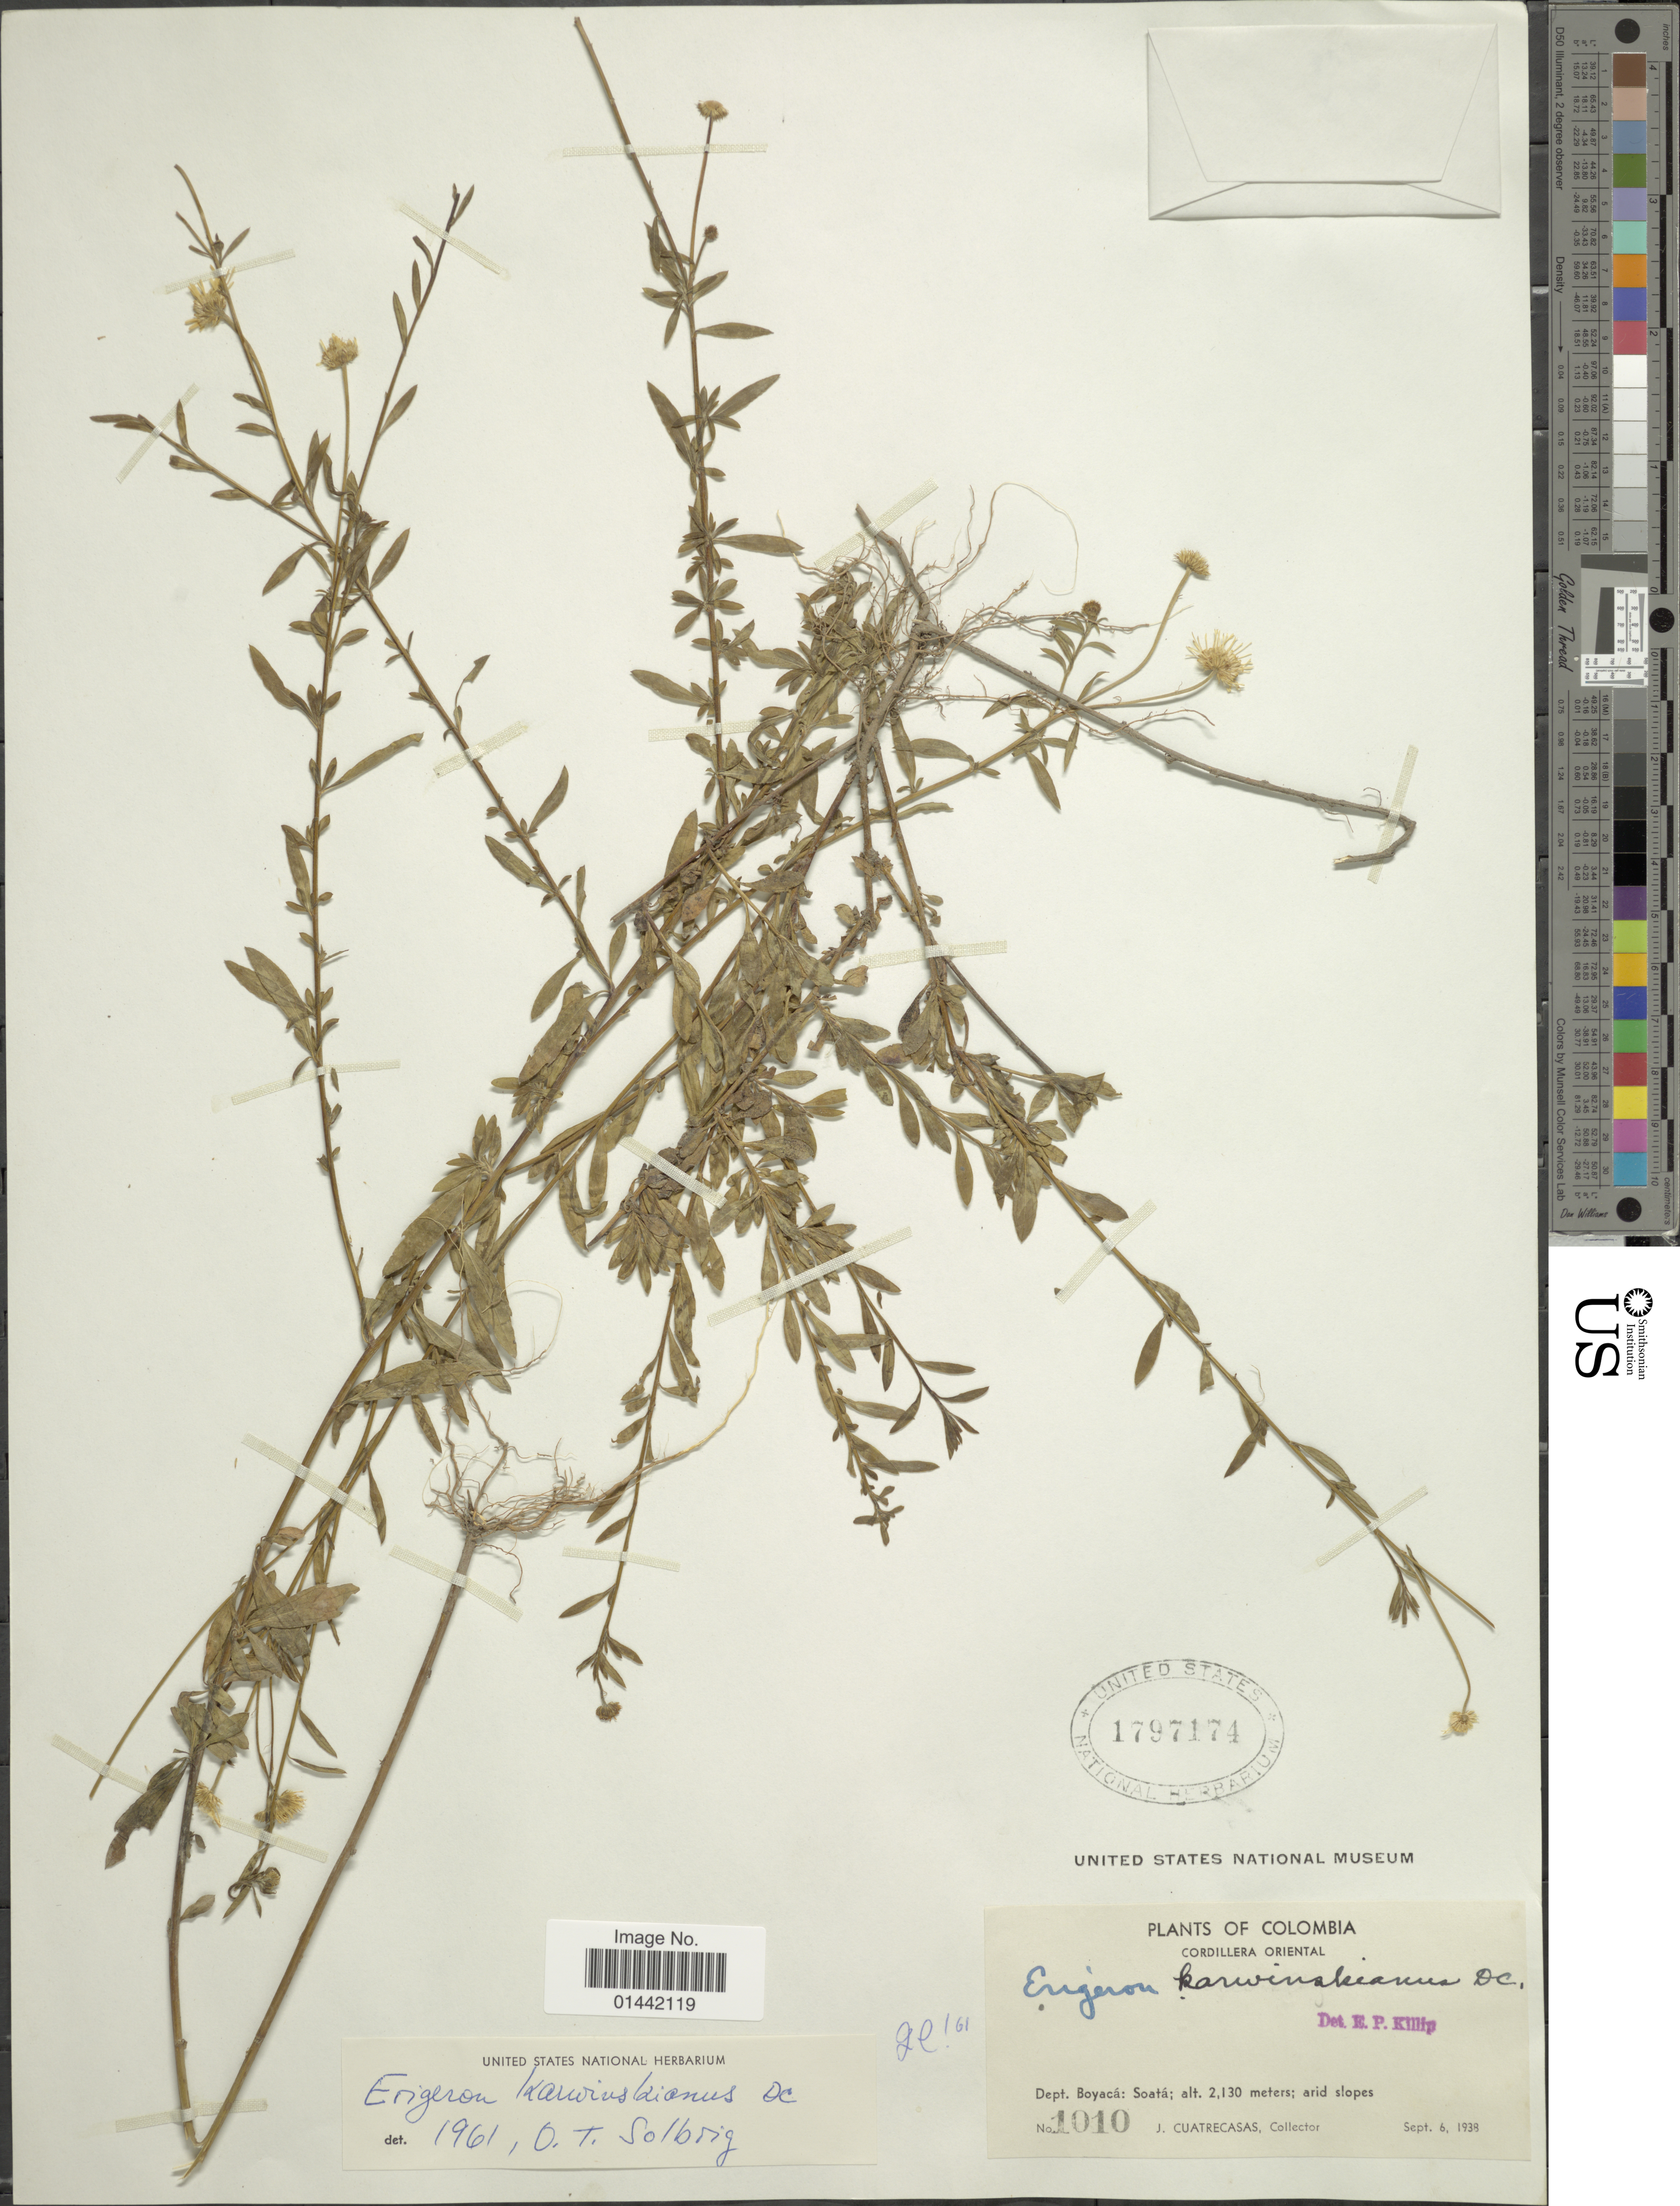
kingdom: Plantae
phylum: Tracheophyta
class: Magnoliopsida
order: Asterales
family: Asteraceae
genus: Erigeron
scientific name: Erigeron karvinskianus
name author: DC.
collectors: J. Cuatrecasas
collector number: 1010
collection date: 1938-09-06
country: Colombia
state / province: Boyacá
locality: Cordillera Oriental, Soatá, arid slopes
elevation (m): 2130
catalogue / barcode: US 1797174